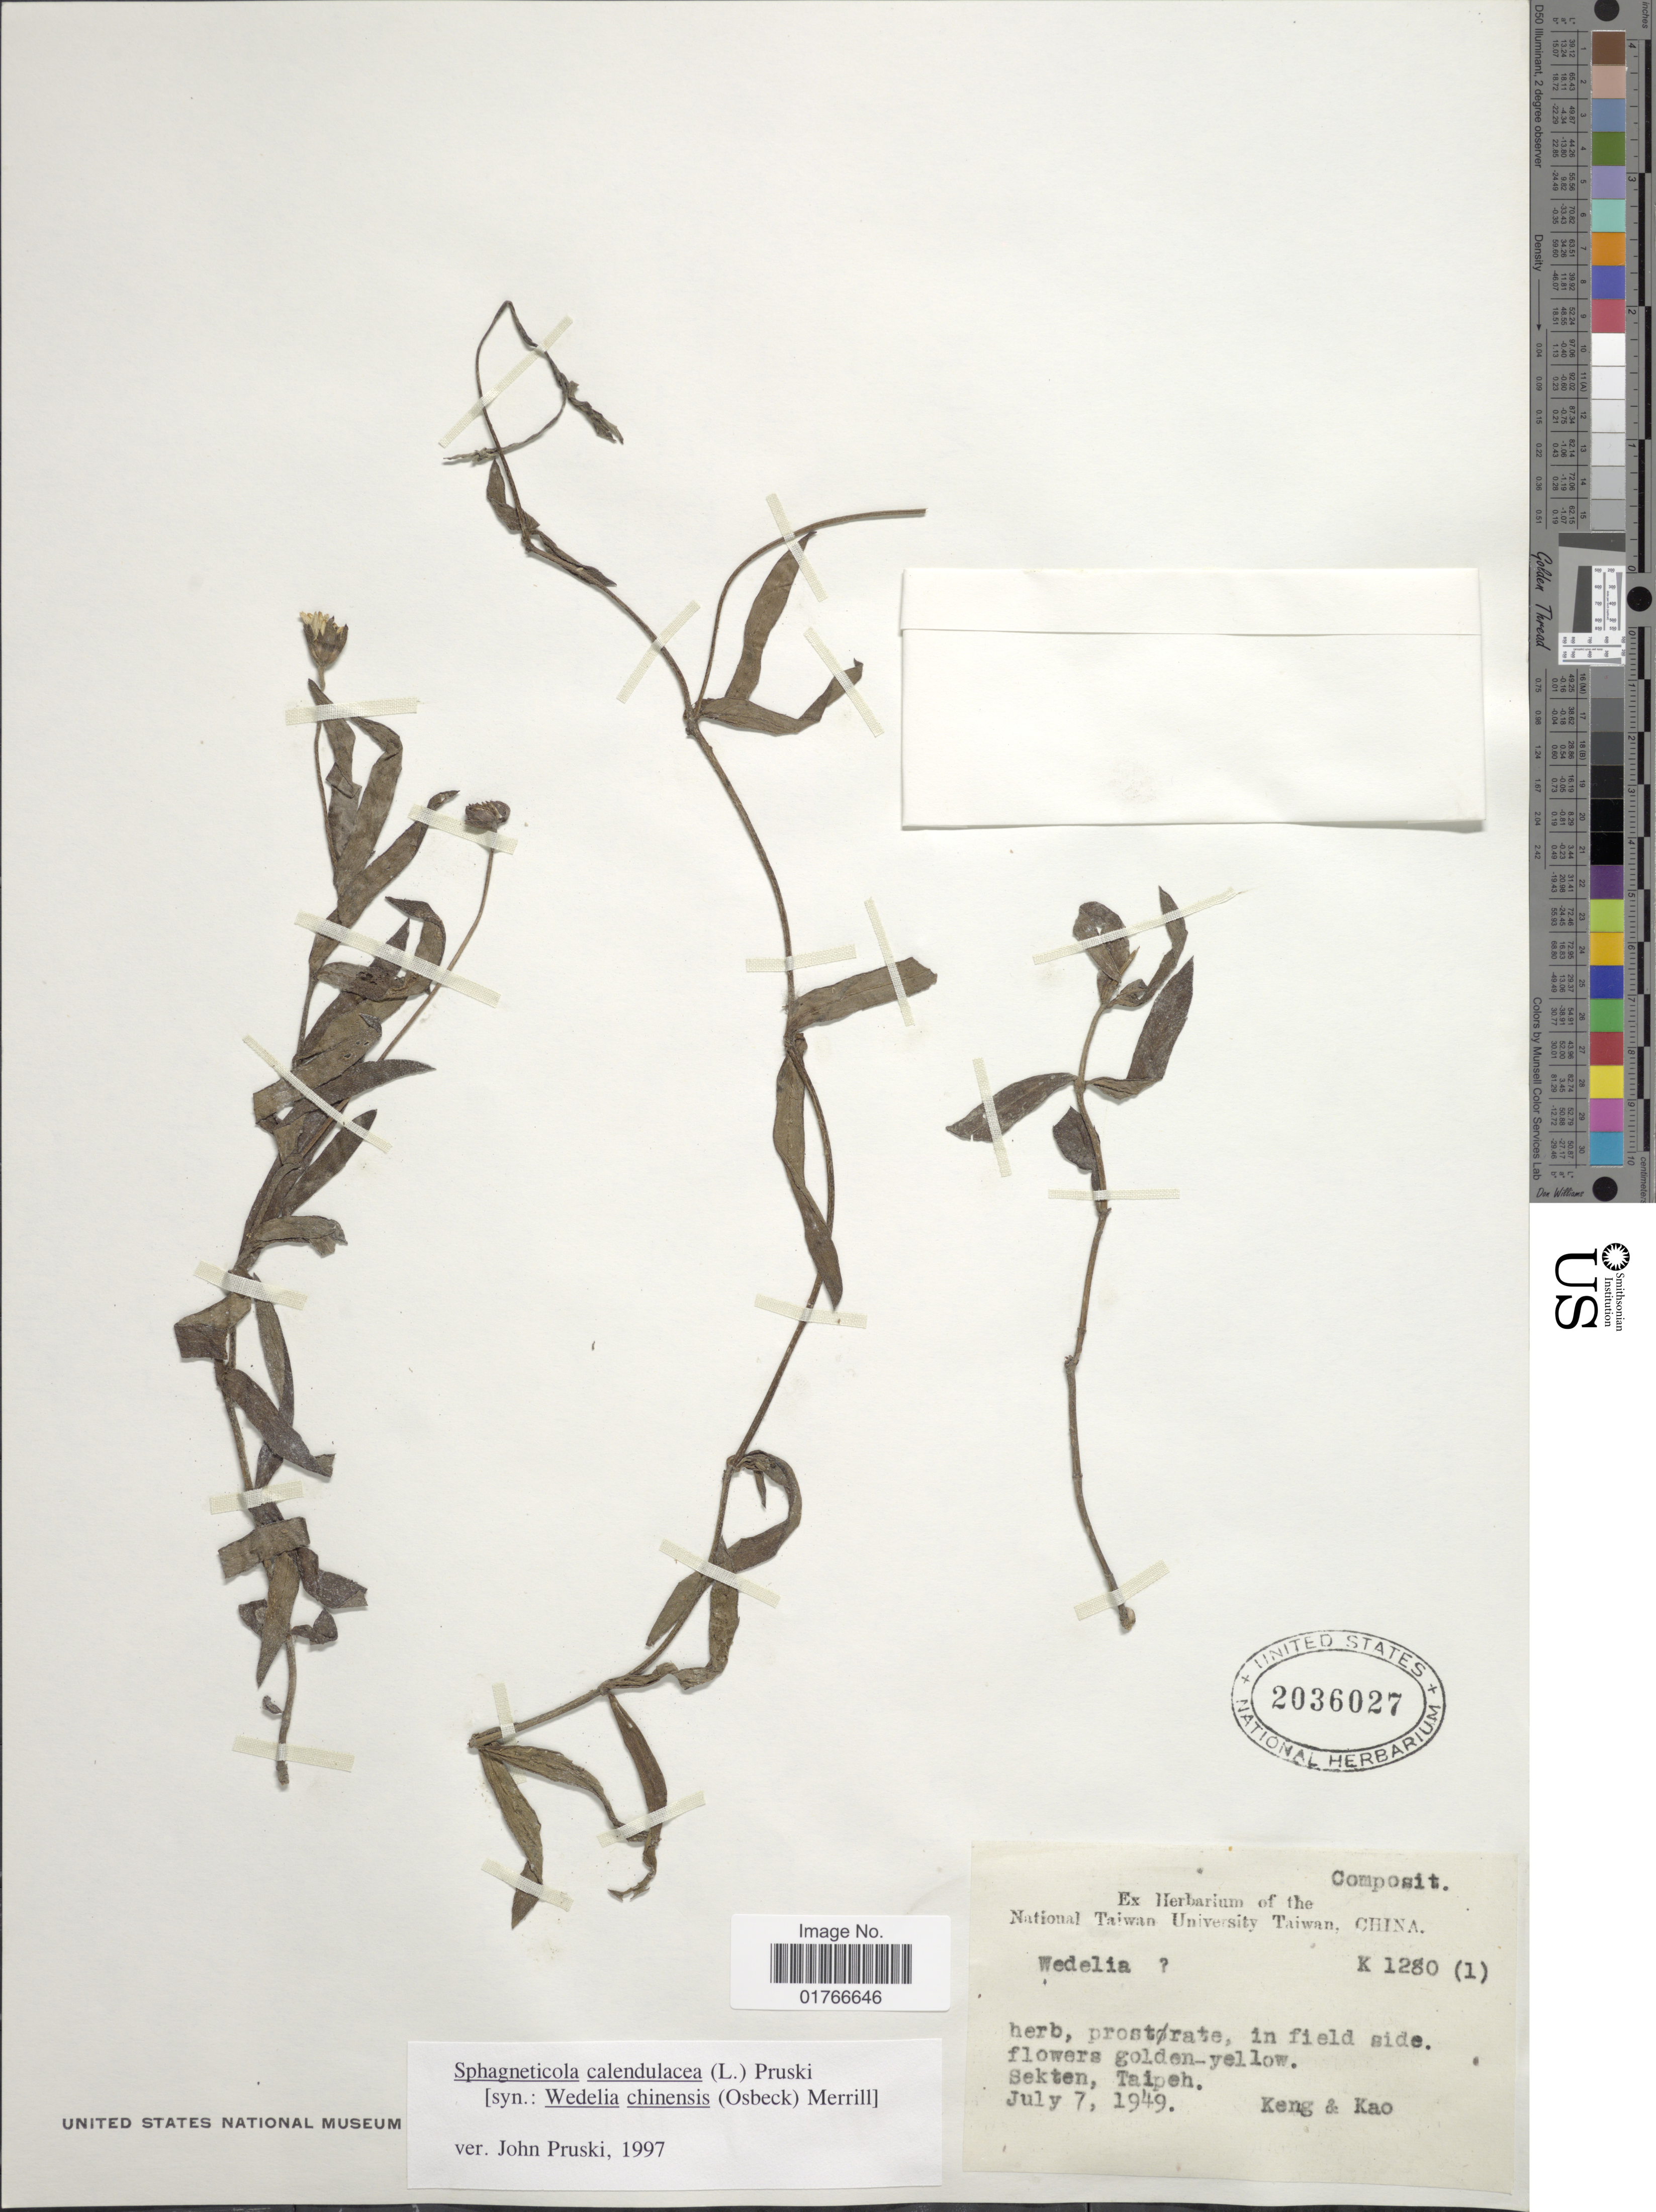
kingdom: Plantae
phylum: Tracheophyta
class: Magnoliopsida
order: Asterales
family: Asteraceae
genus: Sphagneticola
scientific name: Sphagneticola calendulacea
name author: (L.) Pruski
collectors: -- Keng & -. Kao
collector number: K1280(1)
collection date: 1949-07-07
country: Taiwan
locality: Sekten, Taipeh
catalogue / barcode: US 2036027